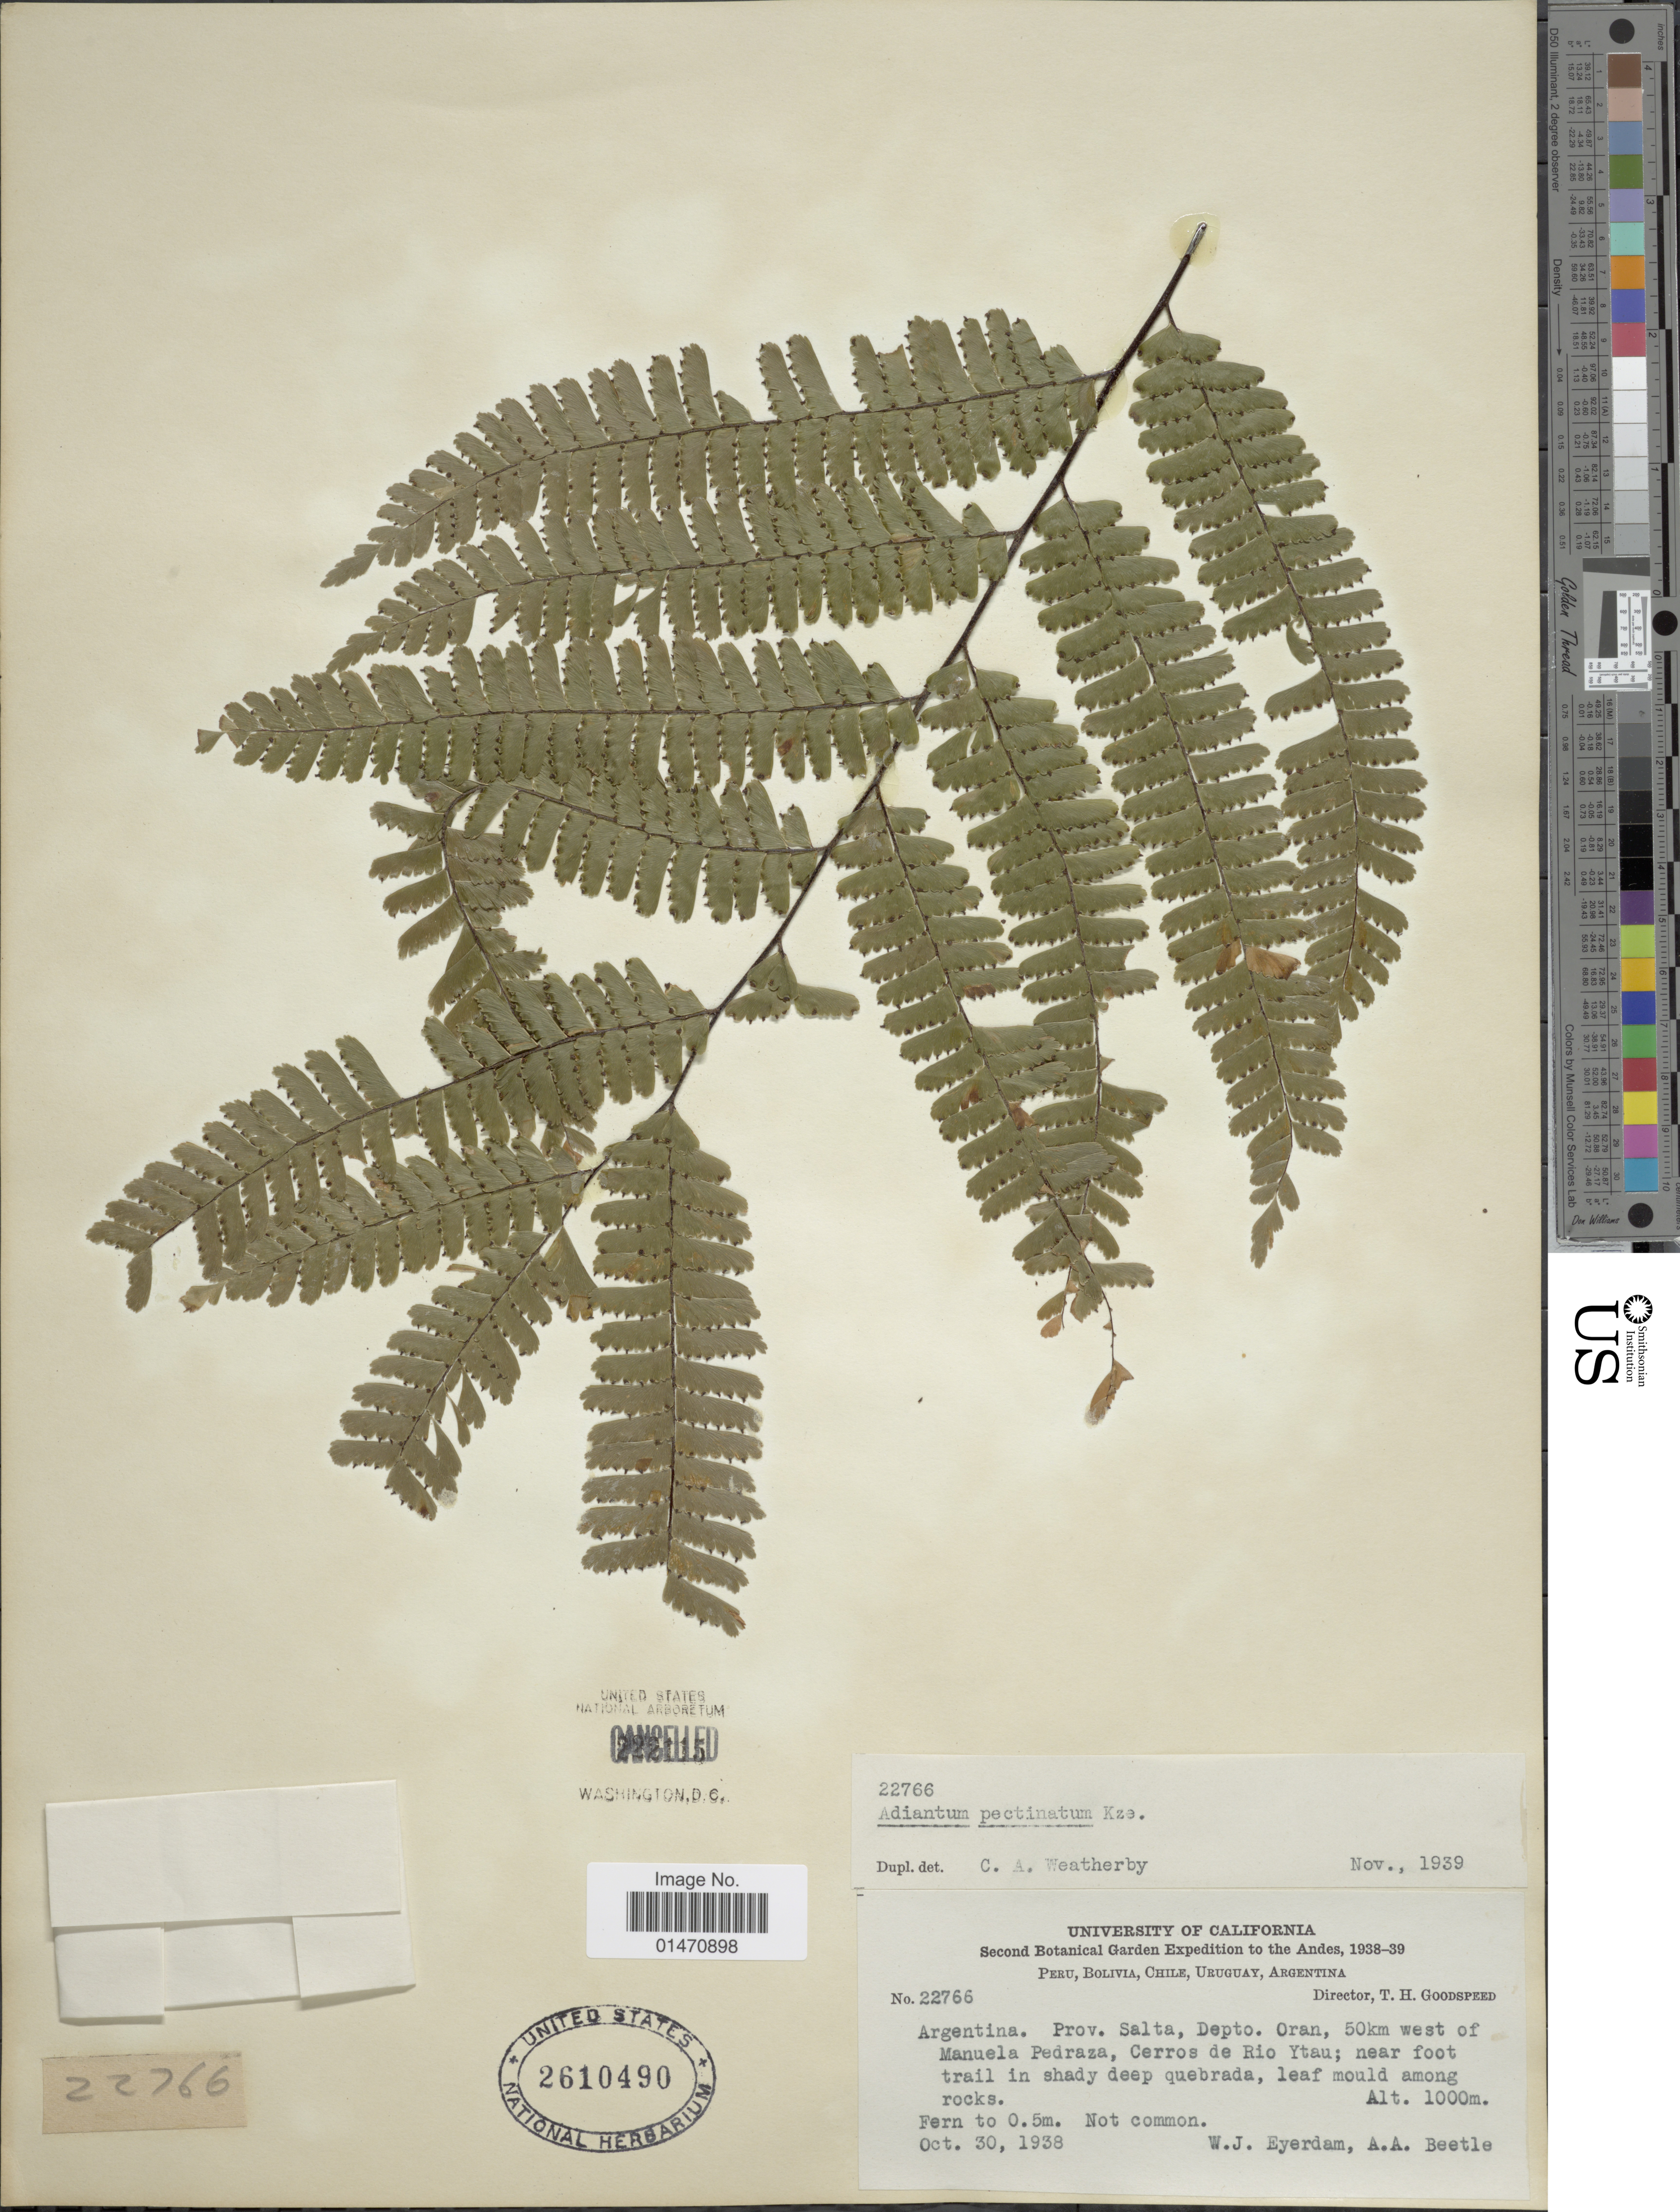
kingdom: Plantae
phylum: Tracheophyta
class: Polypodiopsida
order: Polypodiales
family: Pteridaceae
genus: Adiantum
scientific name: Adiantum pectinatum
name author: Kunze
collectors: W. J. Eyerdam & A. A. Beetle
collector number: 22766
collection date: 1938-10-30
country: Argentina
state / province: Salta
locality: Argentina prov. Salta, Depto. Oran, 50km west of Manuela Pedraza, Cerros de Rio Ytau; near foot trail in shady deep quebrada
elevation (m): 1000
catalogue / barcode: US 2610490